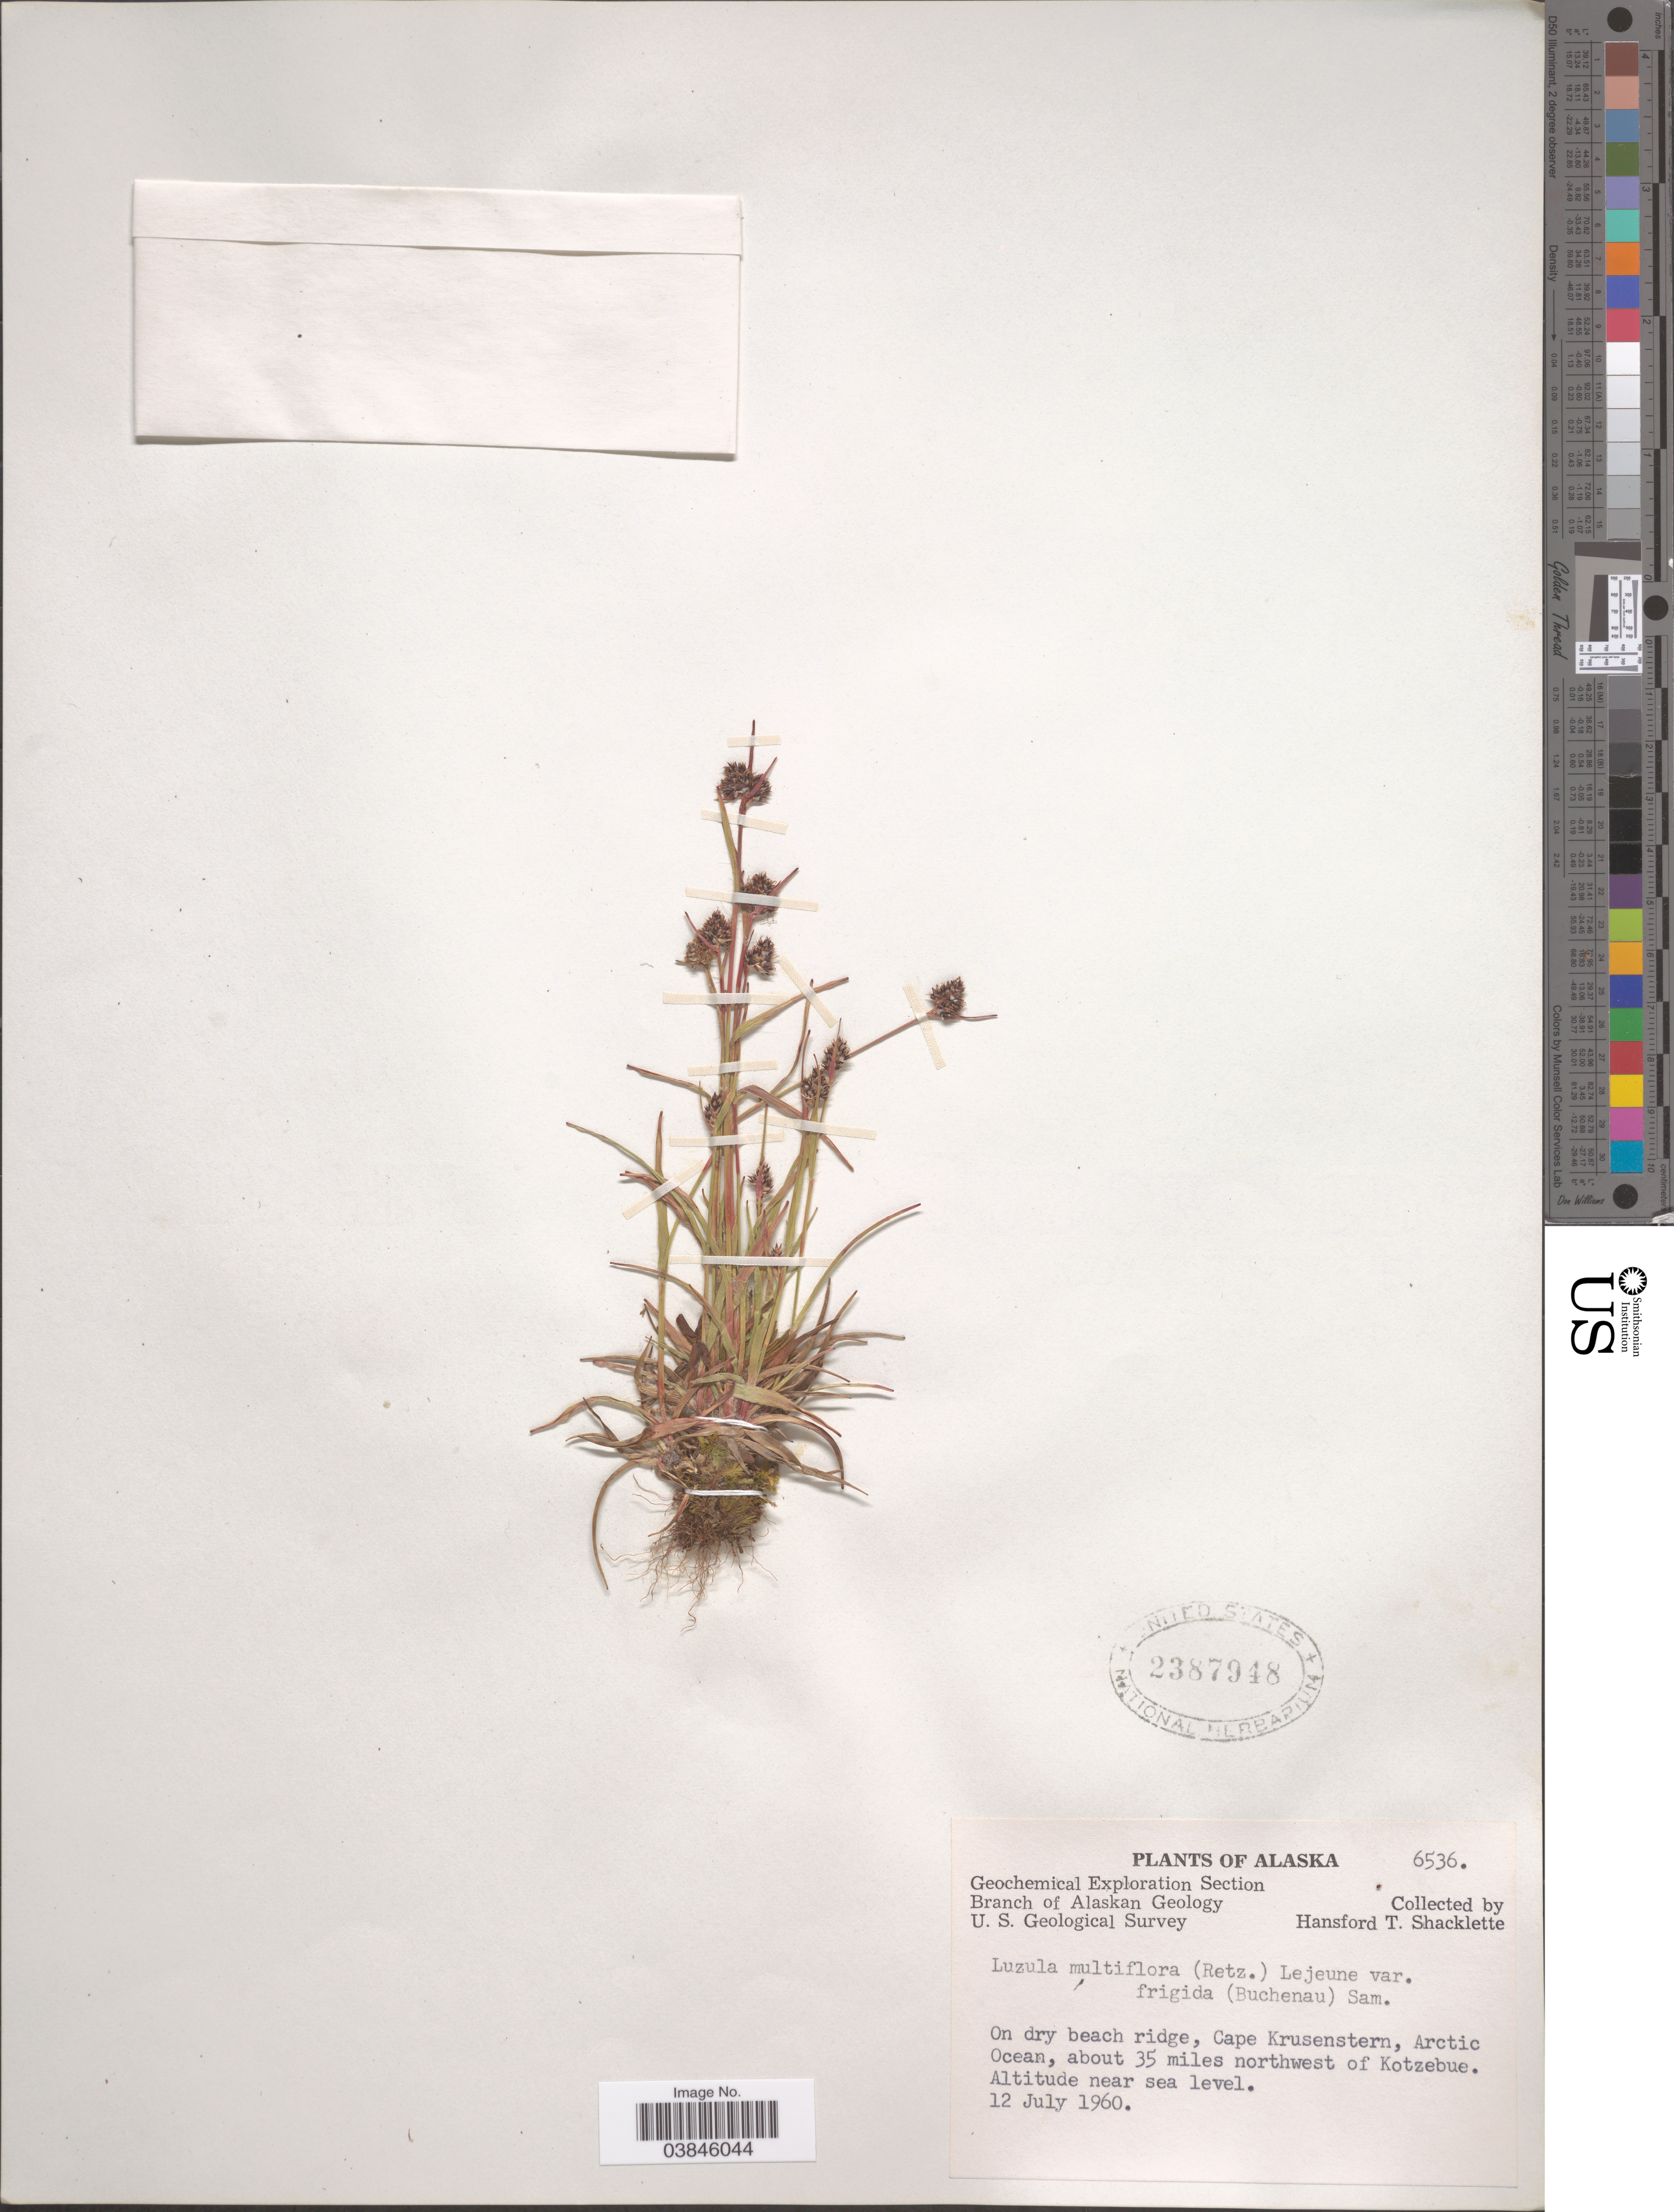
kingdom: Plantae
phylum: Tracheophyta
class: Liliopsida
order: Poales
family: Juncaceae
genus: Luzula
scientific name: Luzula multiflora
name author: (Ehrh.) Lej.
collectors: H. Shacklette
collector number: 6536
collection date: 1960-07-12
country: United States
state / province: Alaska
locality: Cape Krusenstern, Arctic Ocean, about 35 miles northwest of Kotzebue.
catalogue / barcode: US 2387948